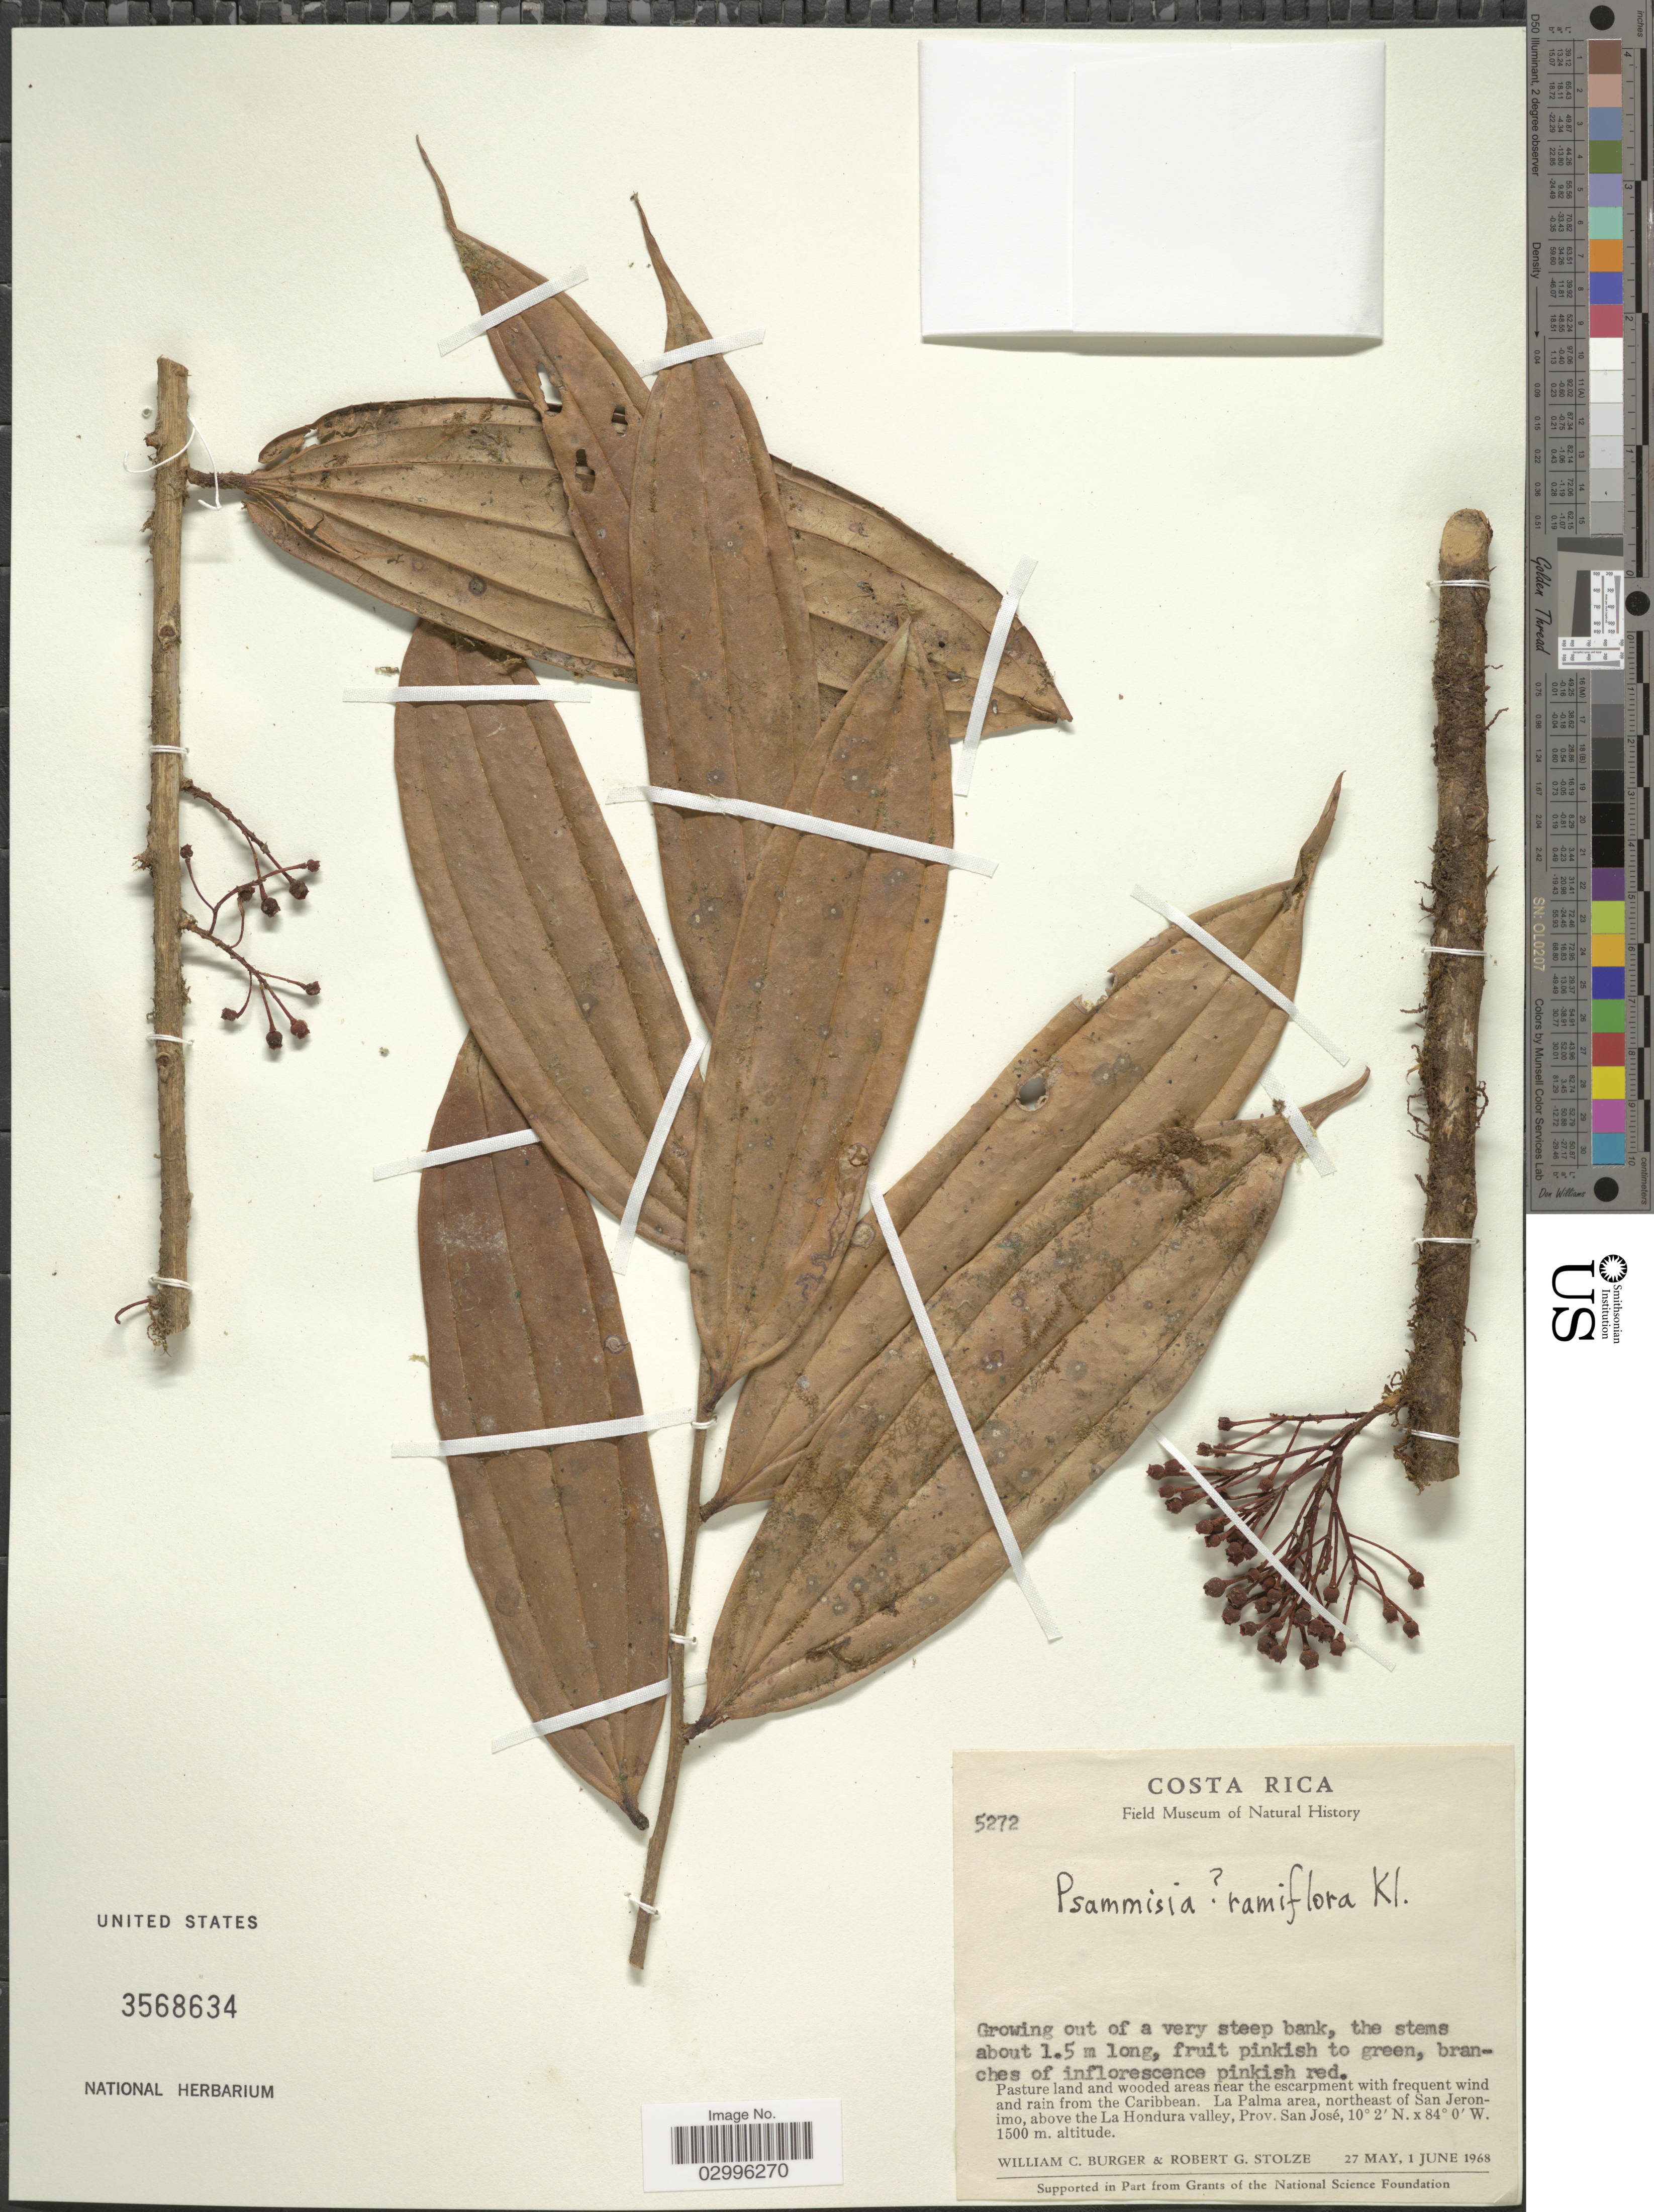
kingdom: Plantae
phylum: Tracheophyta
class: Magnoliopsida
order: Ericales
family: Ericaceae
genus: Psammisia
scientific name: Psammisia ramiflora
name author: Klotzsch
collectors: W. Burger & R. G. Stolze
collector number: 5272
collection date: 1968-05-24/1968-06-01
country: Costa Rica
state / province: San José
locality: La Palma area, northeast of San Jeronimo, above the La Hondura valley.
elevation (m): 1500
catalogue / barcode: US 3568634